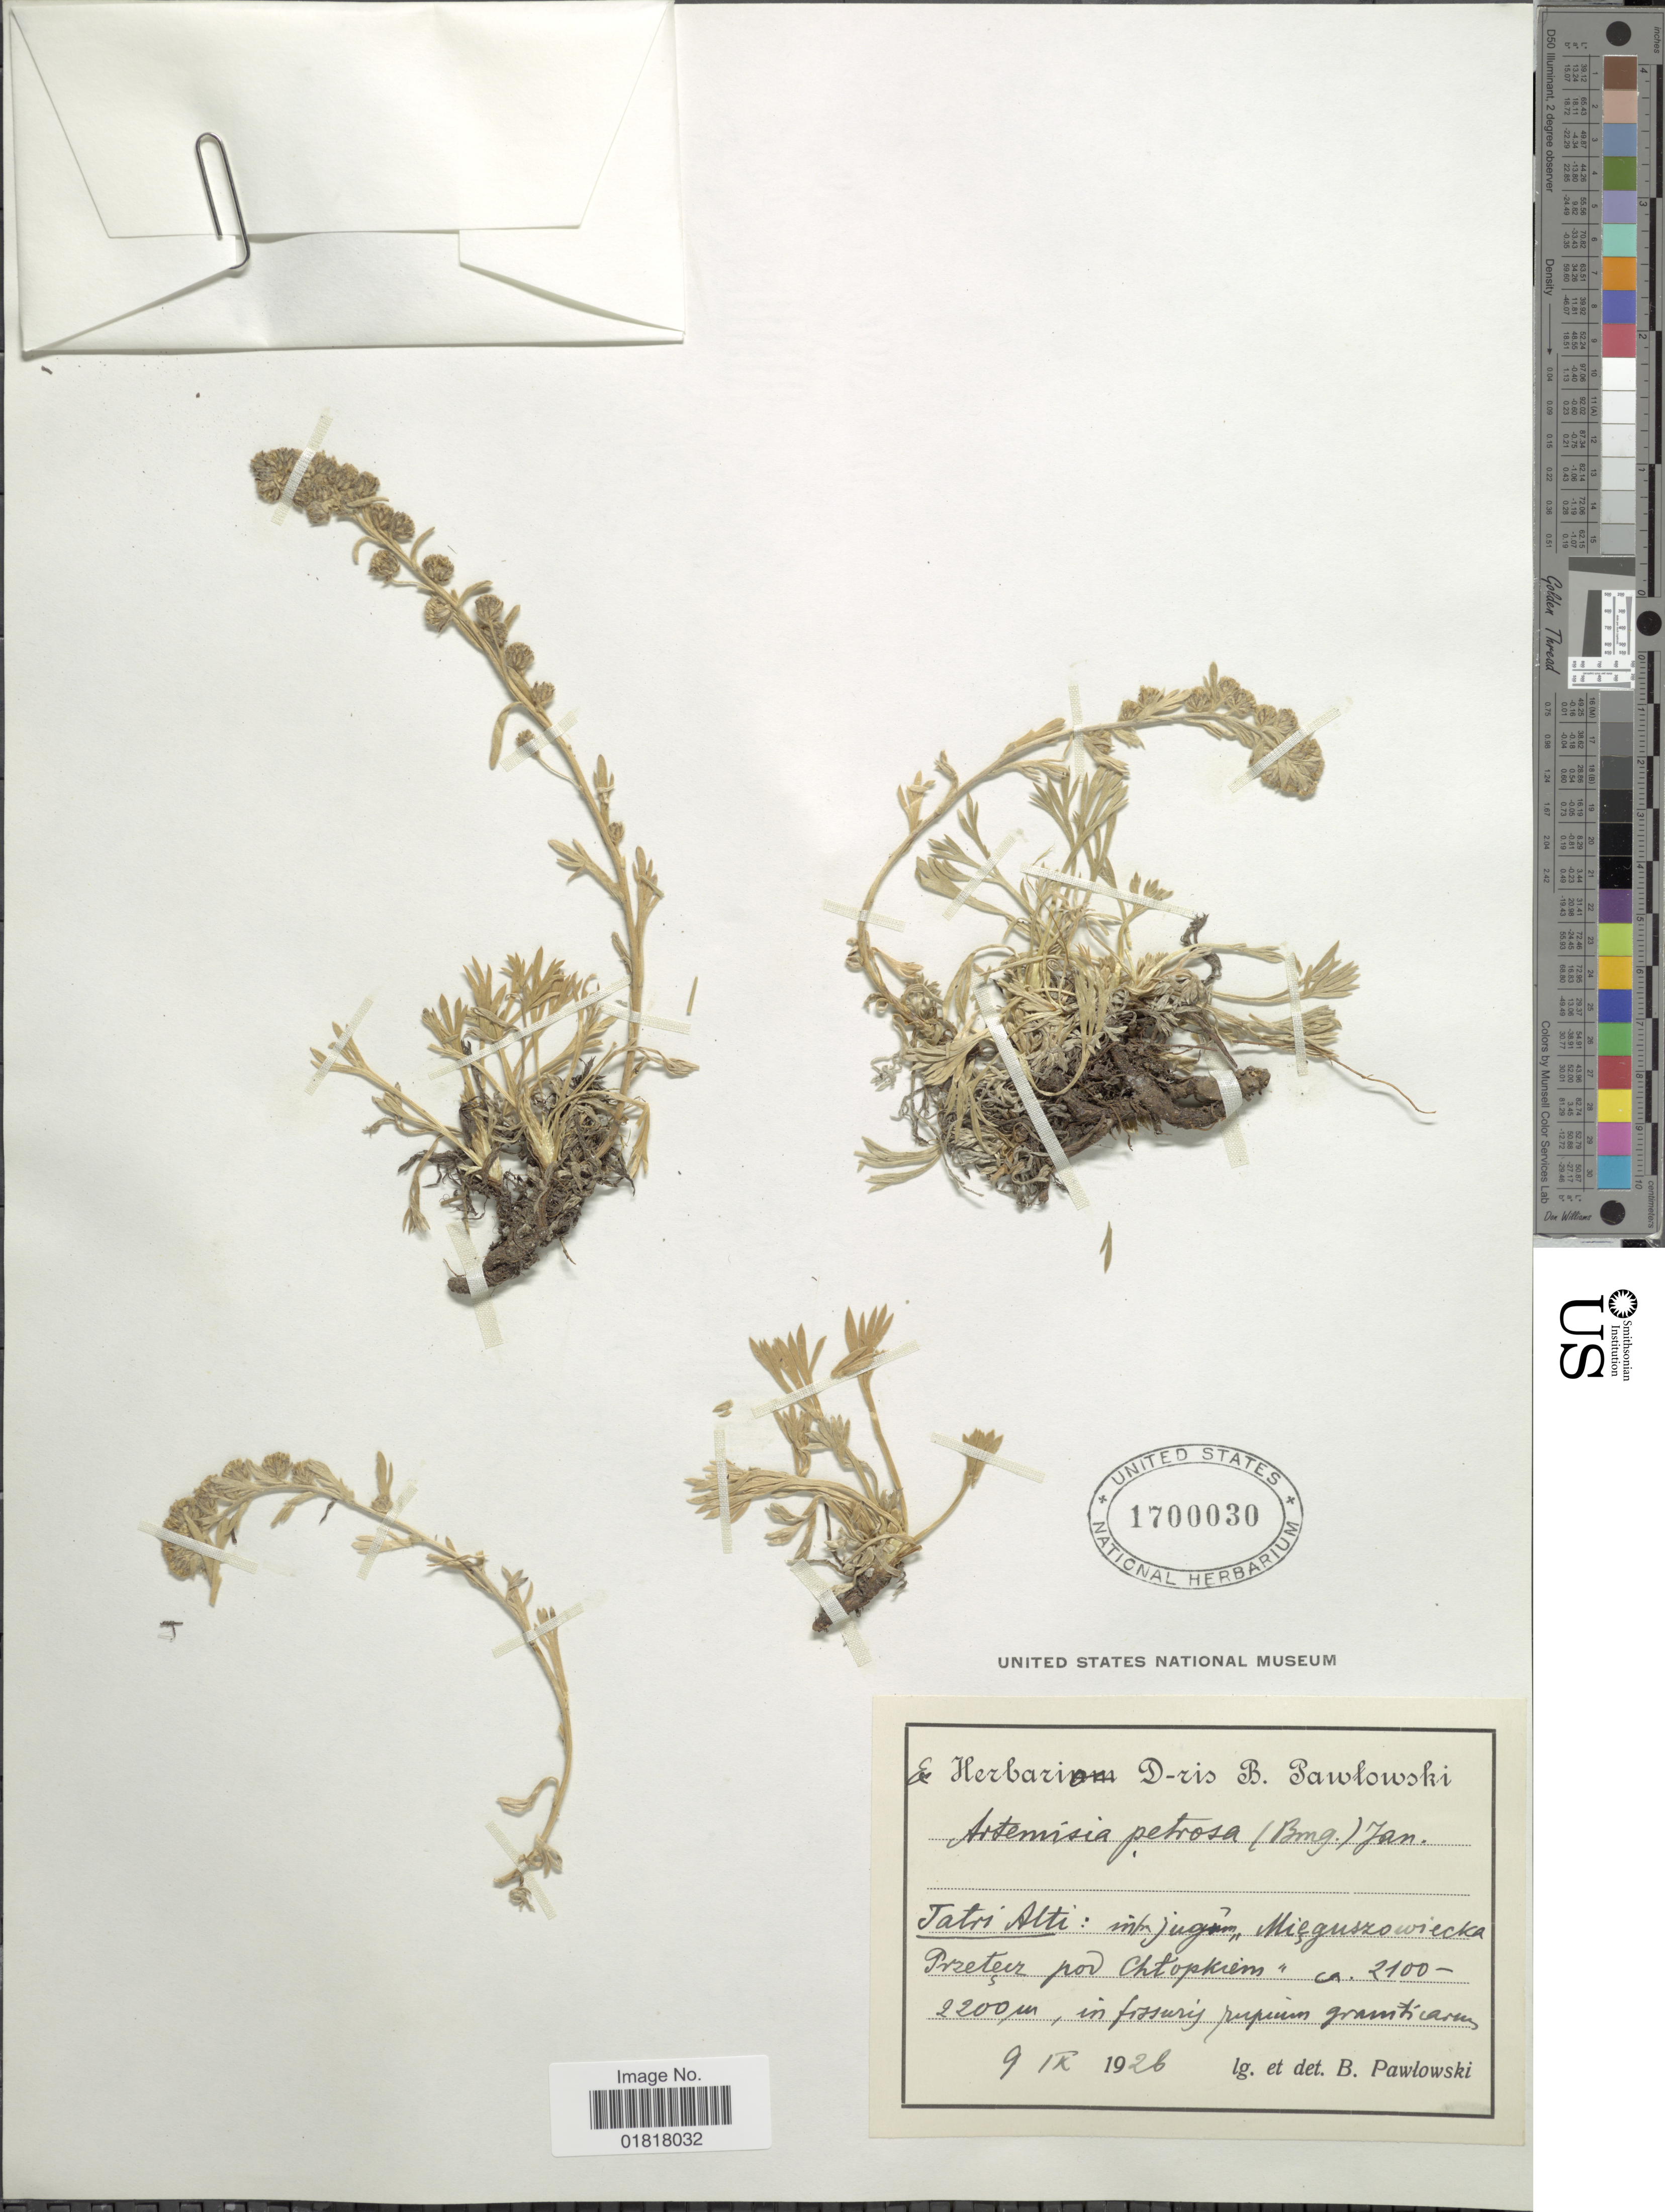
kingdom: Plantae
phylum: Tracheophyta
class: Magnoliopsida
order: Asterales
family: Asteraceae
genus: Artemisia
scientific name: Artemisia petrosa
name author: (Baumg.) Jan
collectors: B. Pawlowski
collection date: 1926-09-09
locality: Tatri Alti: infrijuguan, Mieguszo wiecka Przeteur prov Chtopliem, in frissury pupius granticarus [interpreted]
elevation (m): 2200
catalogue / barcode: US 1700030